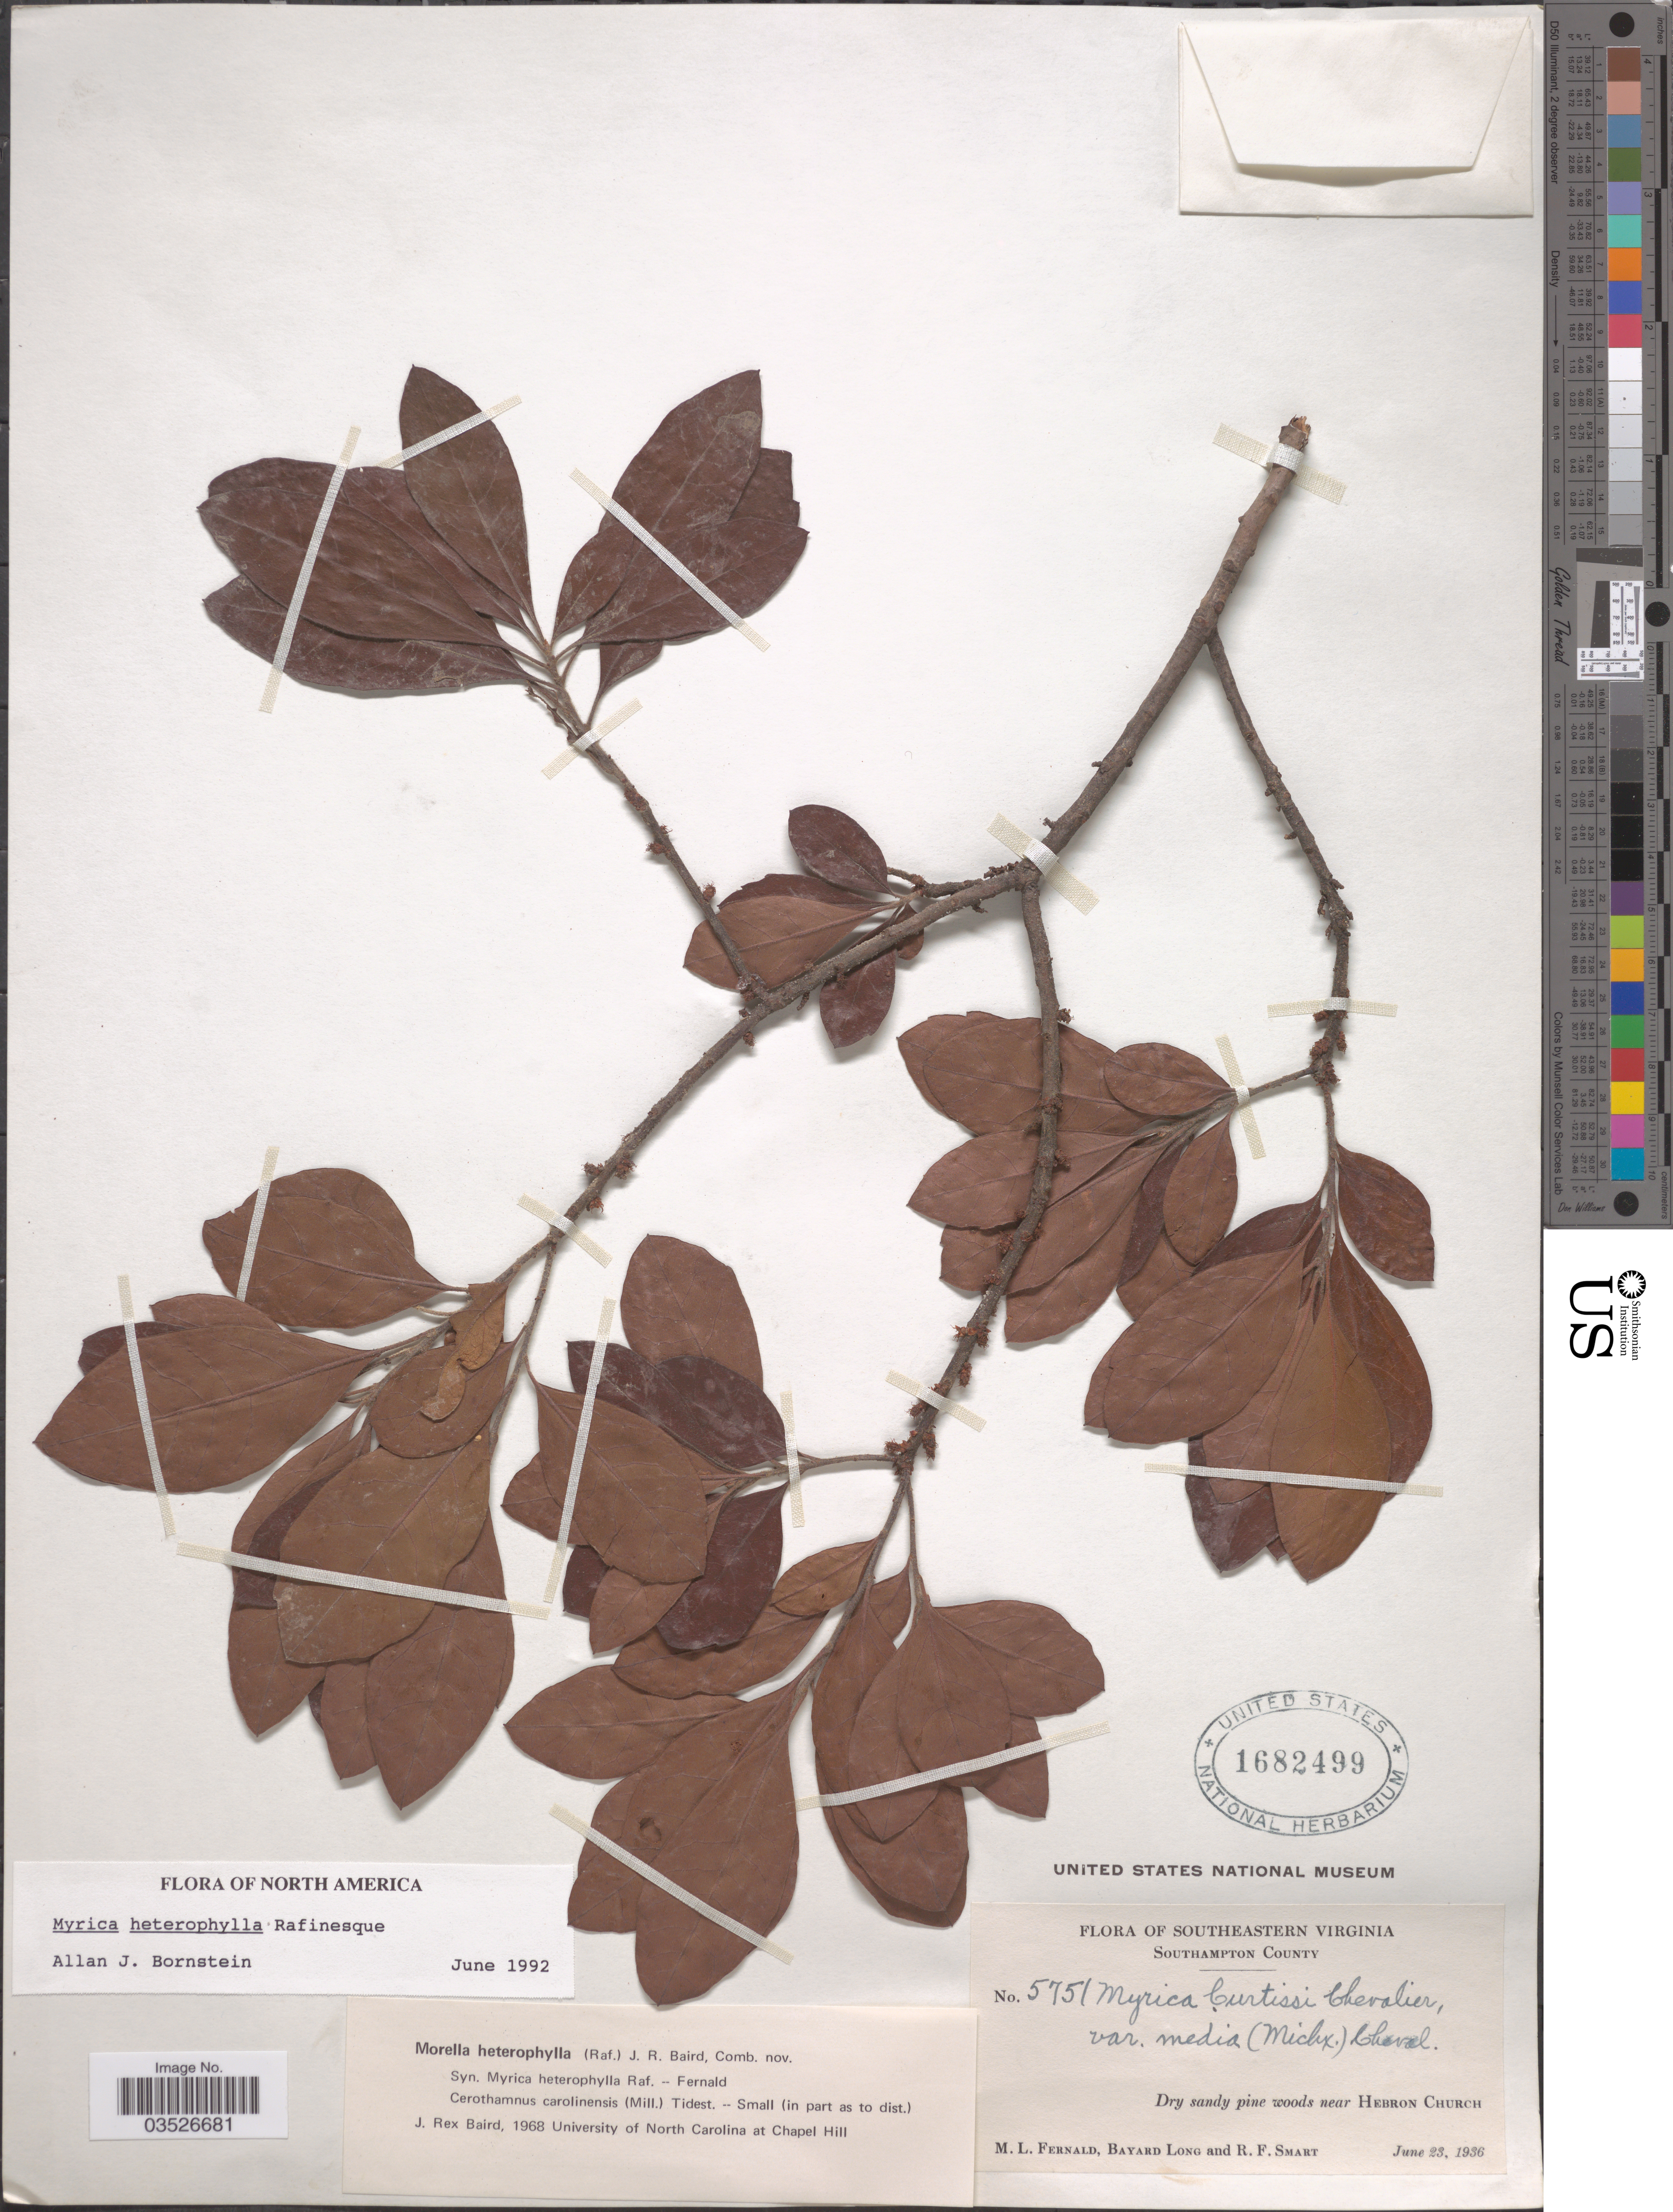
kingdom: Plantae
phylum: Tracheophyta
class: Magnoliopsida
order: Fagales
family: Myricaceae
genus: Morella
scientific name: Morella caroliniensis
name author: (Mill.) Small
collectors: M. L. Fernald, B. Long & R. Smart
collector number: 5751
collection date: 1936-06-23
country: United States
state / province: Virginia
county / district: Southampton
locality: Southeastern Virginia. Southampton County. Dry sandy pine woods near Hebron Church.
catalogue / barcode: US 1682499